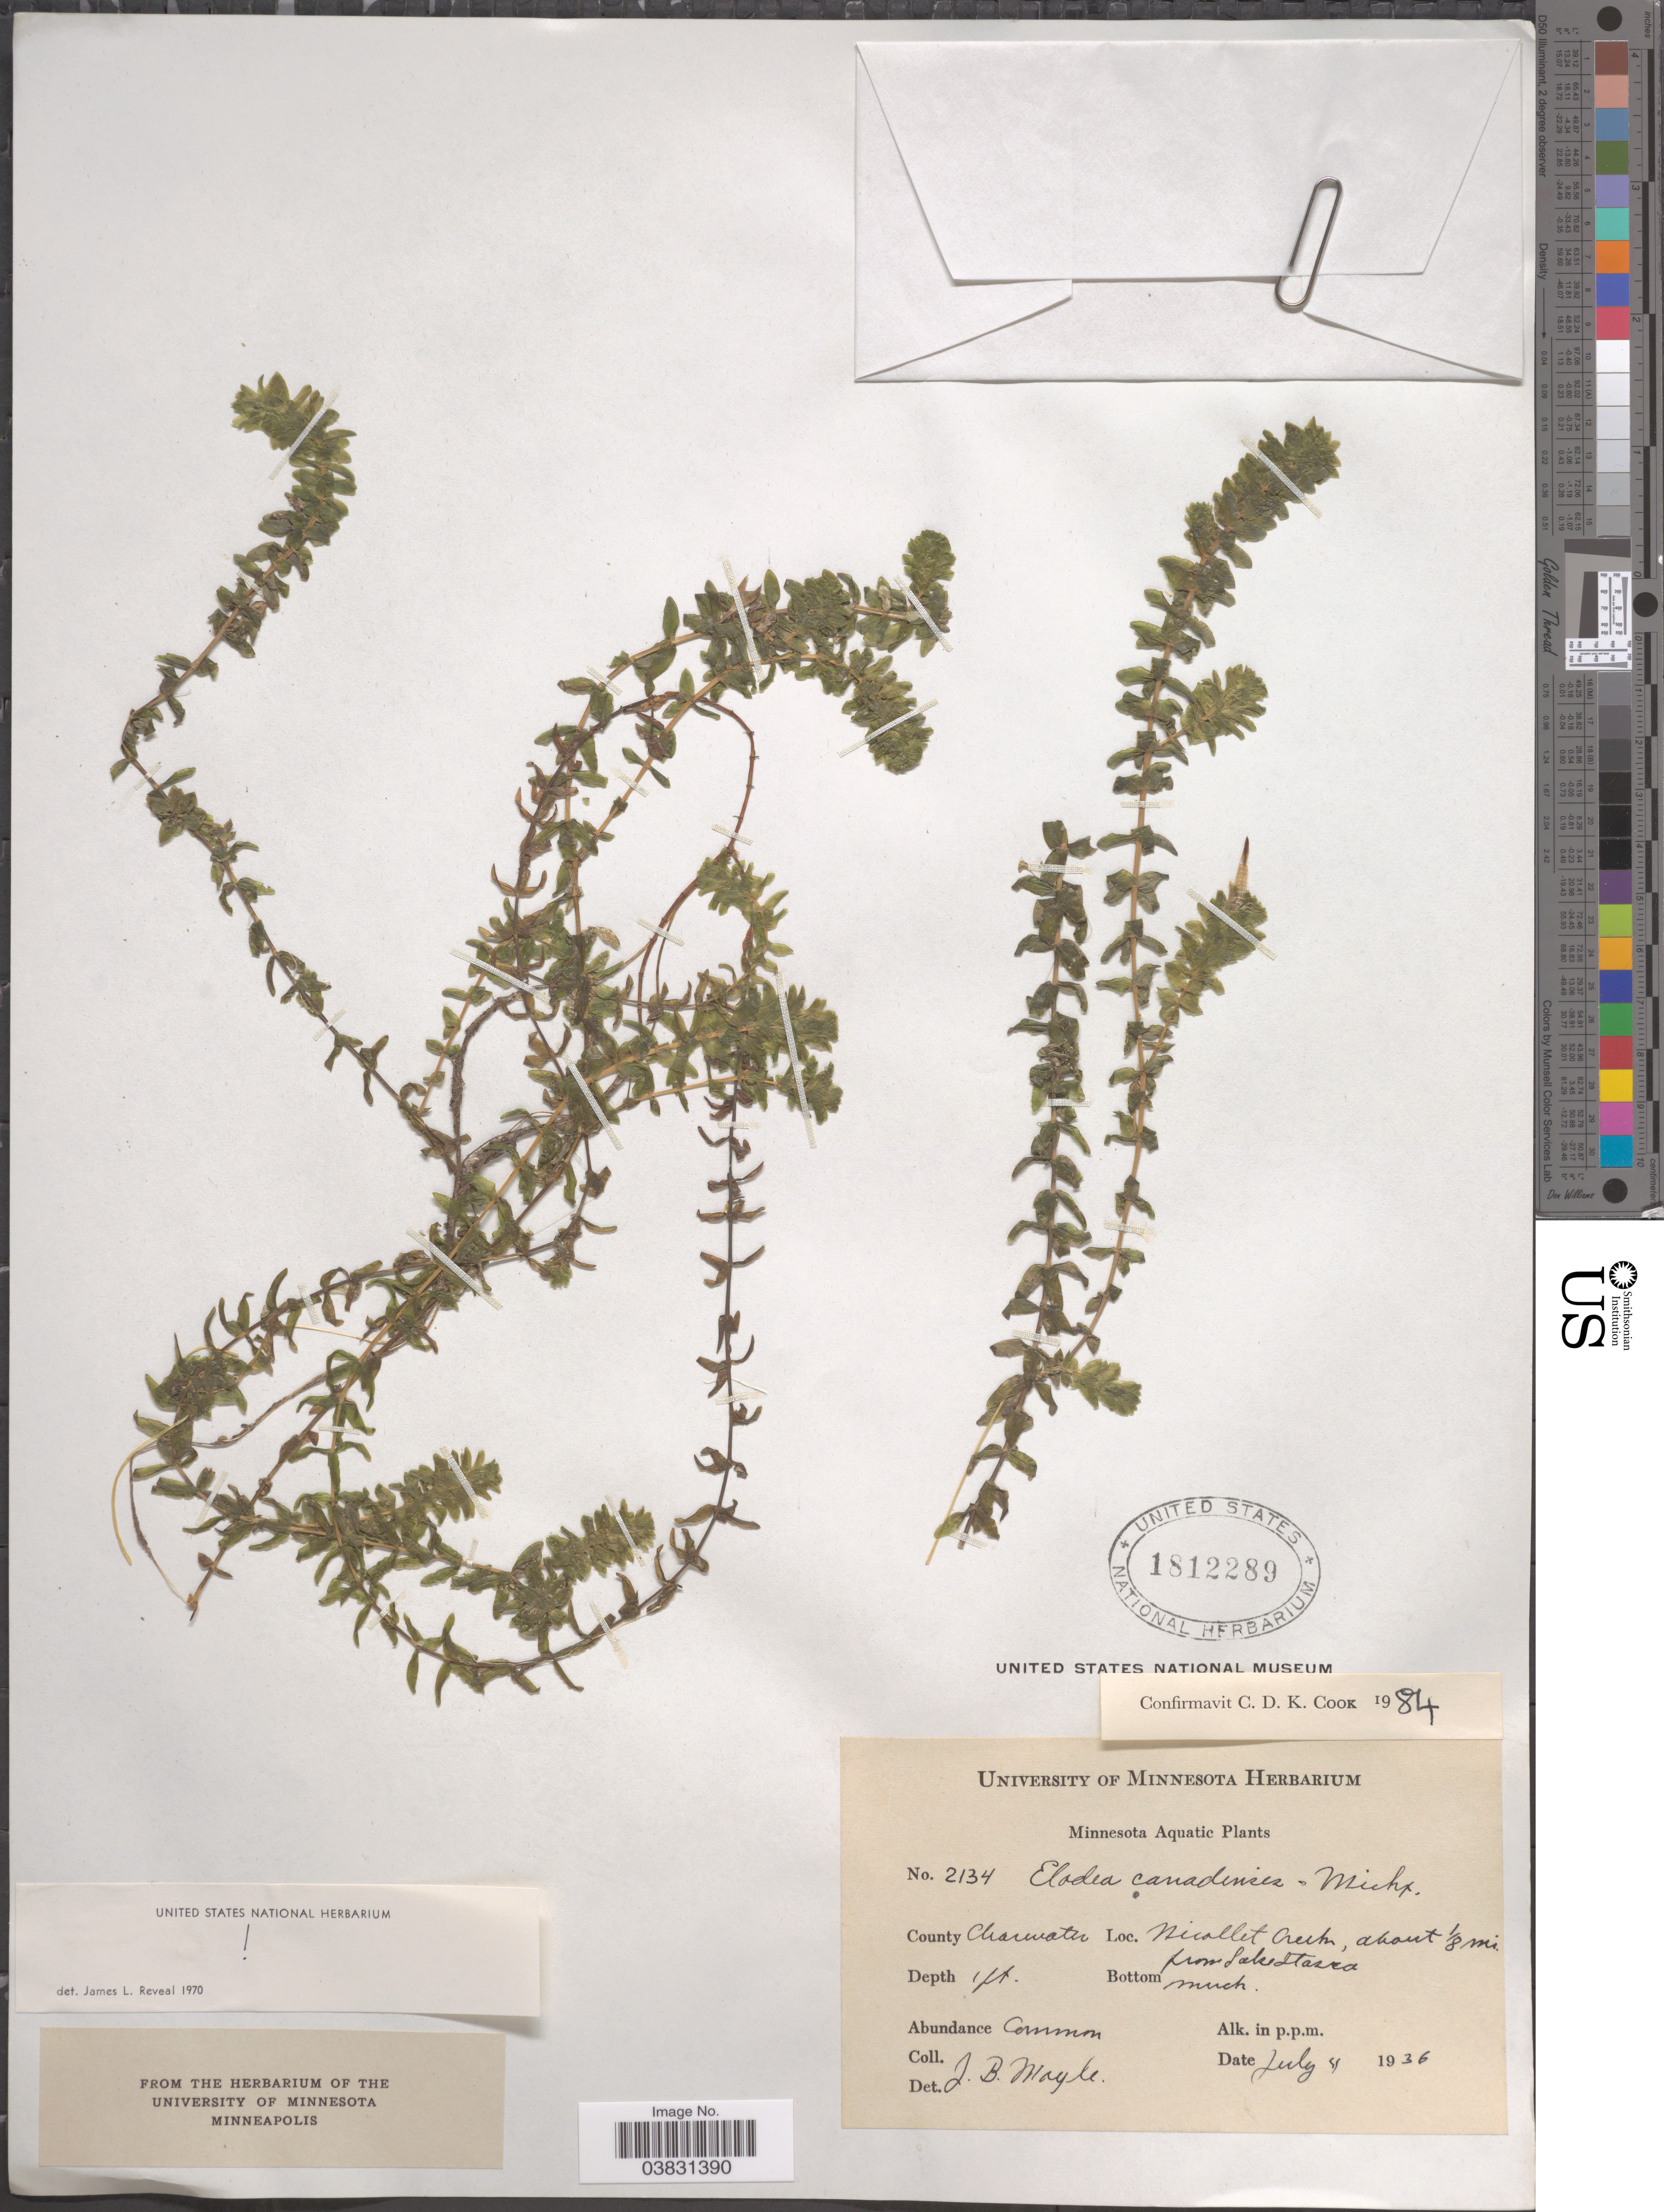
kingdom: Plantae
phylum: Tracheophyta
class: Liliopsida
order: Alismatales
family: Hydrocharitaceae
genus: Elodea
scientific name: Elodea canadensis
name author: Michx.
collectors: J. Moyle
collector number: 2134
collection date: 1936-07-04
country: United States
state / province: Minnesota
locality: County Clearwater. Nicollet Creek, about 1/8 mi. from Lake Itasca.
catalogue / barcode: US 1812289